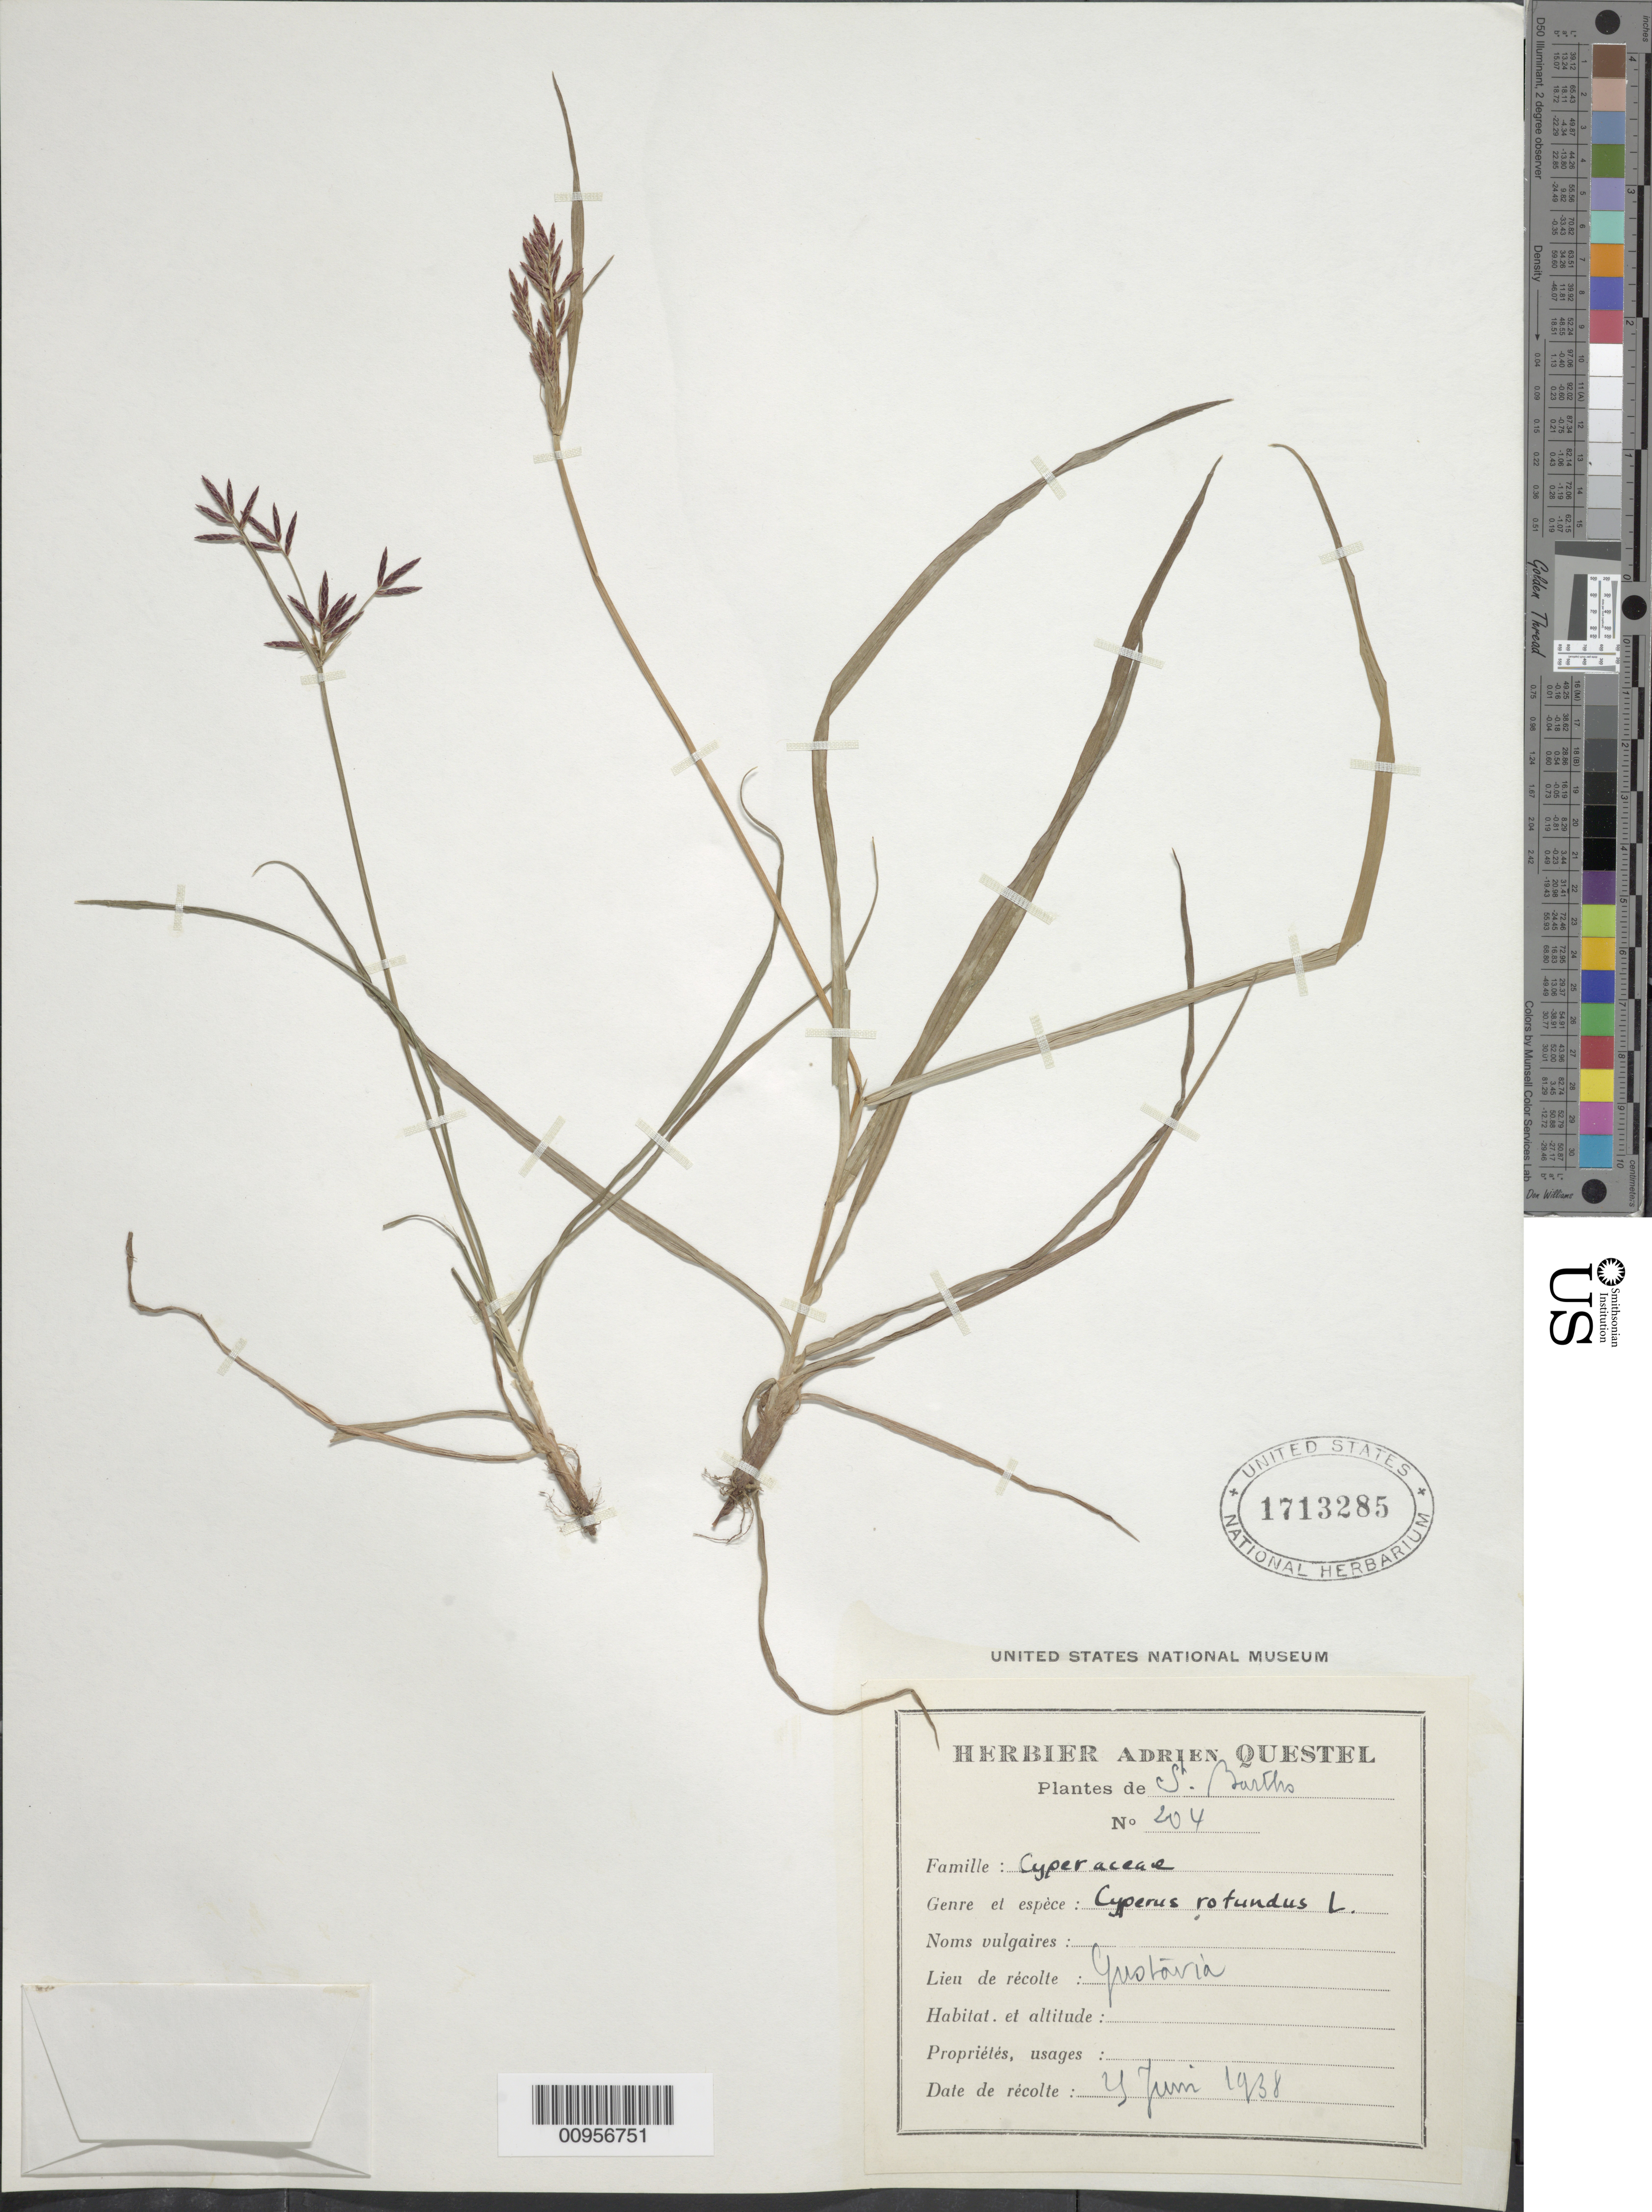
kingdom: Plantae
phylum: Tracheophyta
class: Liliopsida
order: Poales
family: Cyperaceae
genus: Cyperus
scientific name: Cyperus rotundus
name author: L.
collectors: A. Questel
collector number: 204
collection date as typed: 25 Jun 1938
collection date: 1938-06-25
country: Saint Barthélemy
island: St. Barthélemy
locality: Gustavia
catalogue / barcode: US 1713285